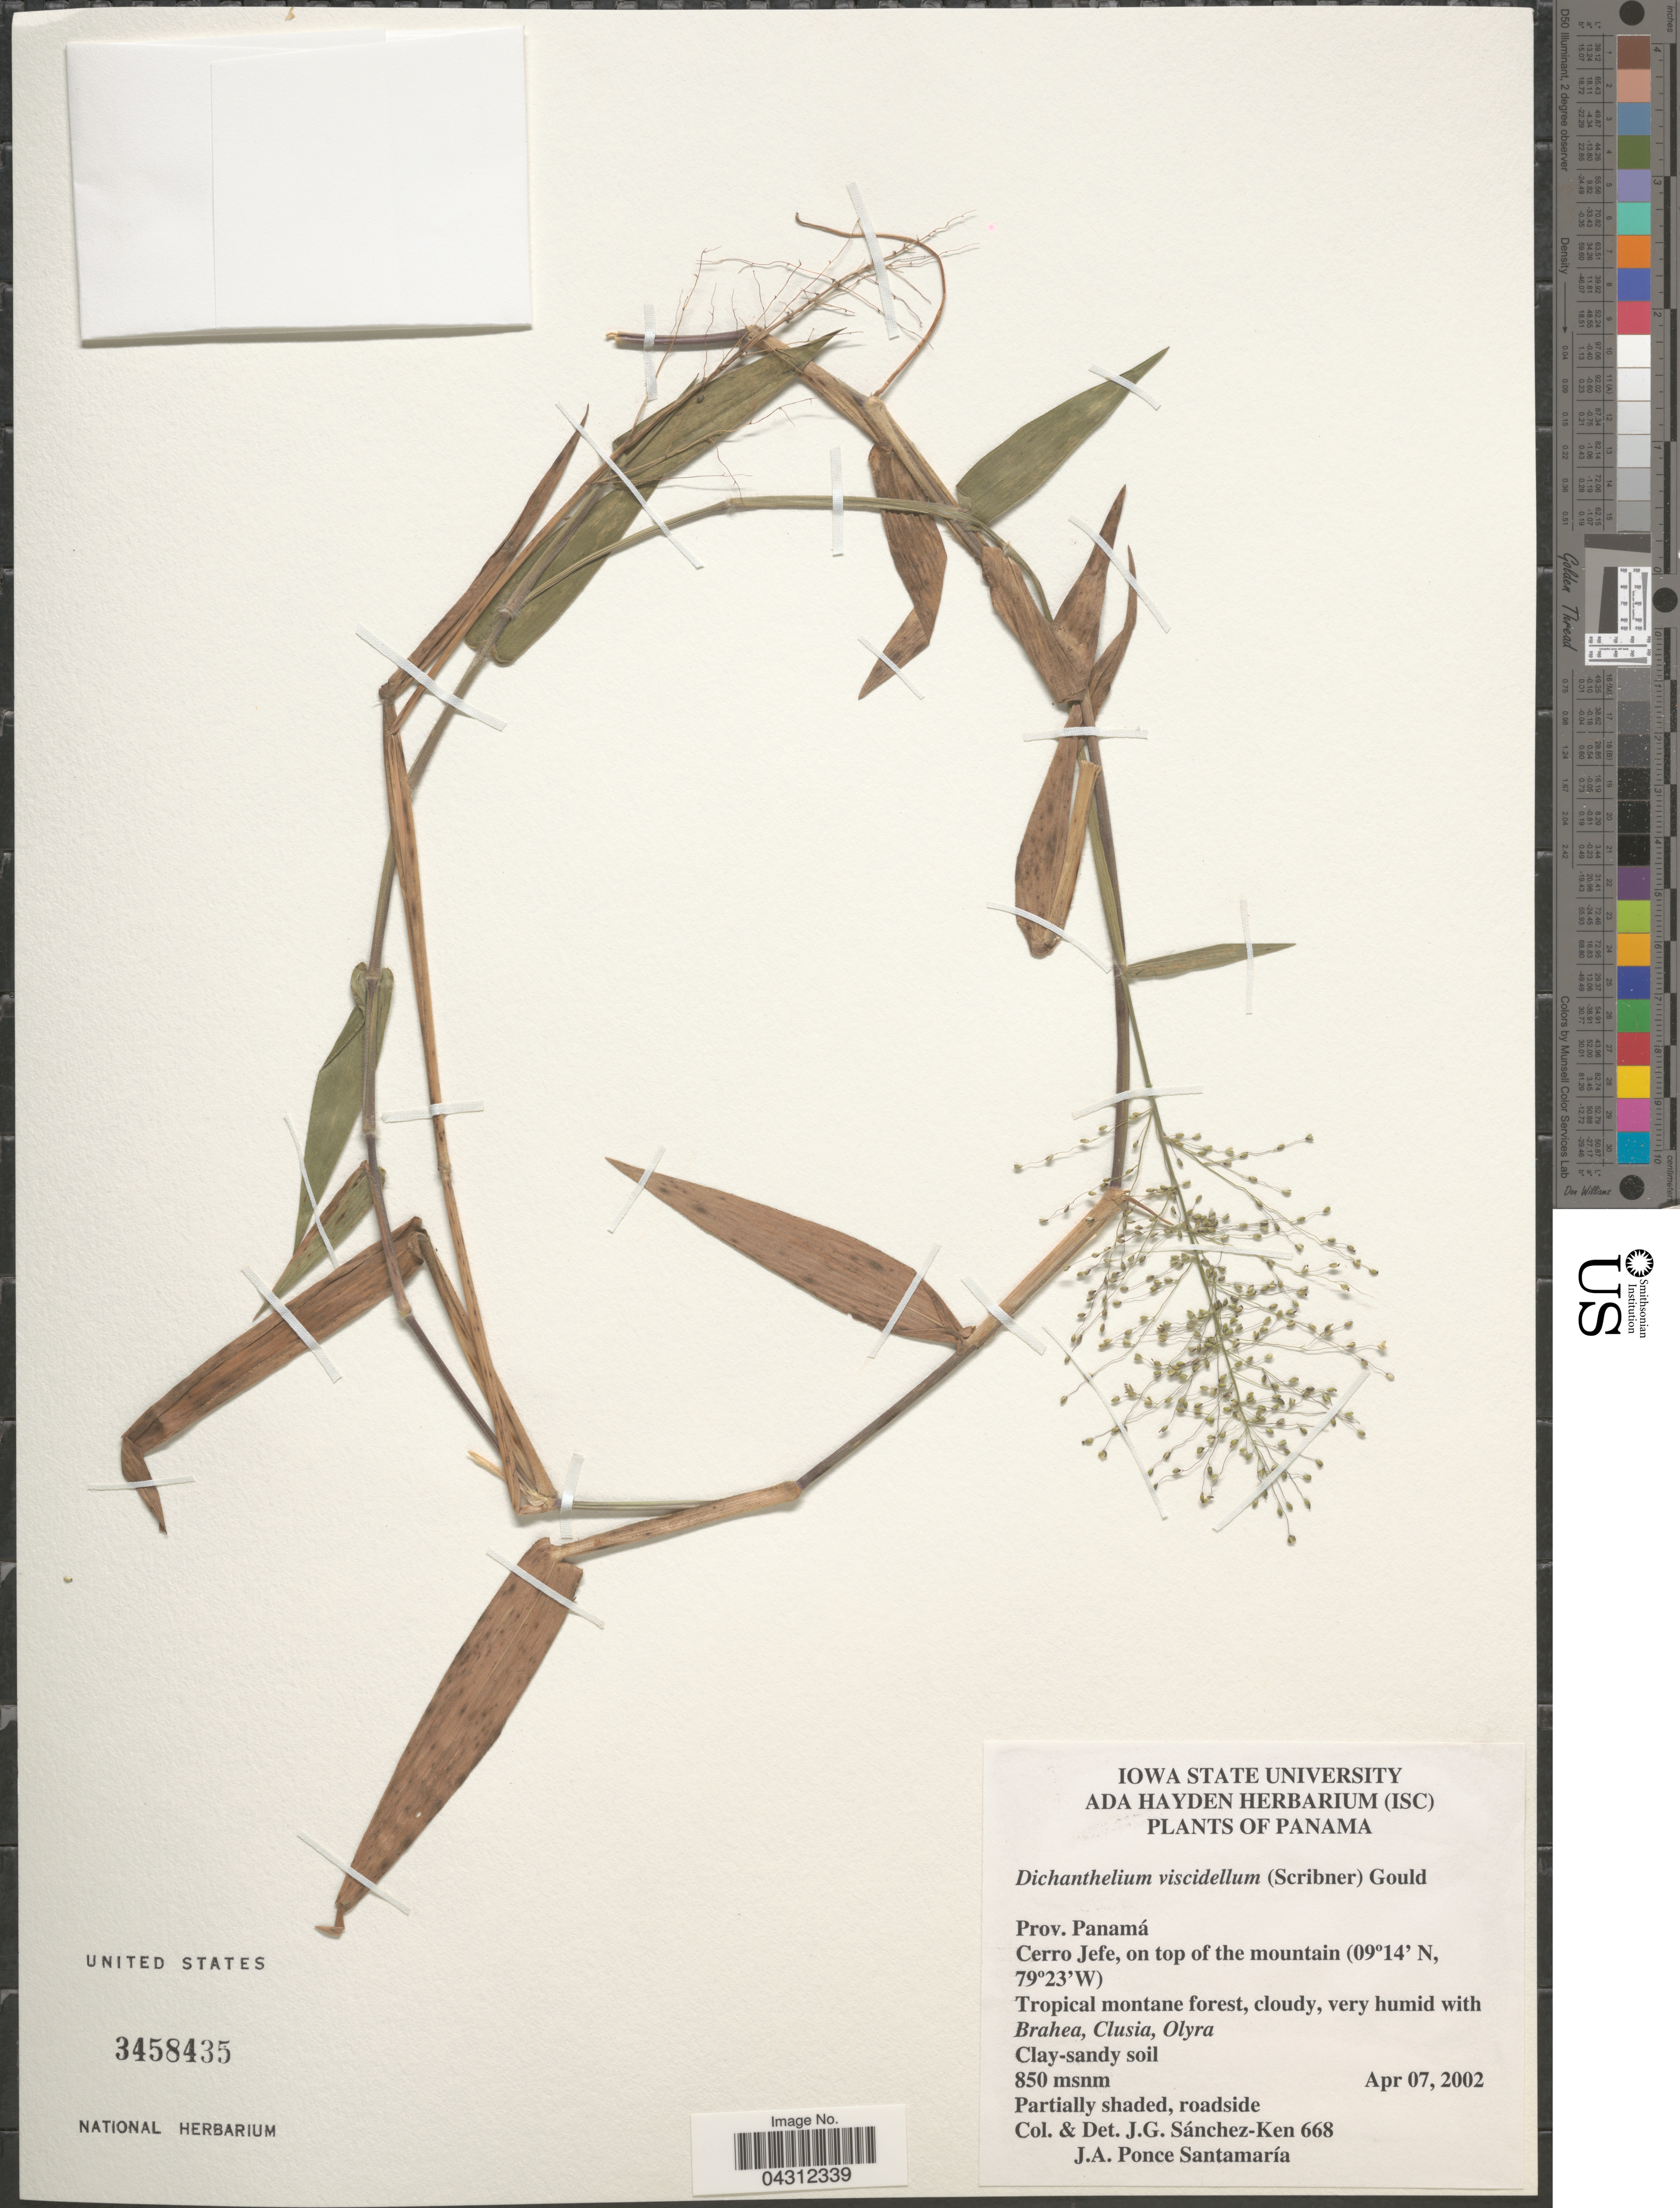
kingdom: Plantae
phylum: Tracheophyta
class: Liliopsida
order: Poales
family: Poaceae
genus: Dichanthelium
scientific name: Dichanthelium viscidellum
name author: (Scribn.) Gould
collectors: J. G. Sánchez-Ken & J. Ponce Santamaria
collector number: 668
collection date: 2002-04-07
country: Panama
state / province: Panamá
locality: Cerro Jefe, on top of the mountain.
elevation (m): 850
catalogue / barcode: US 3458435